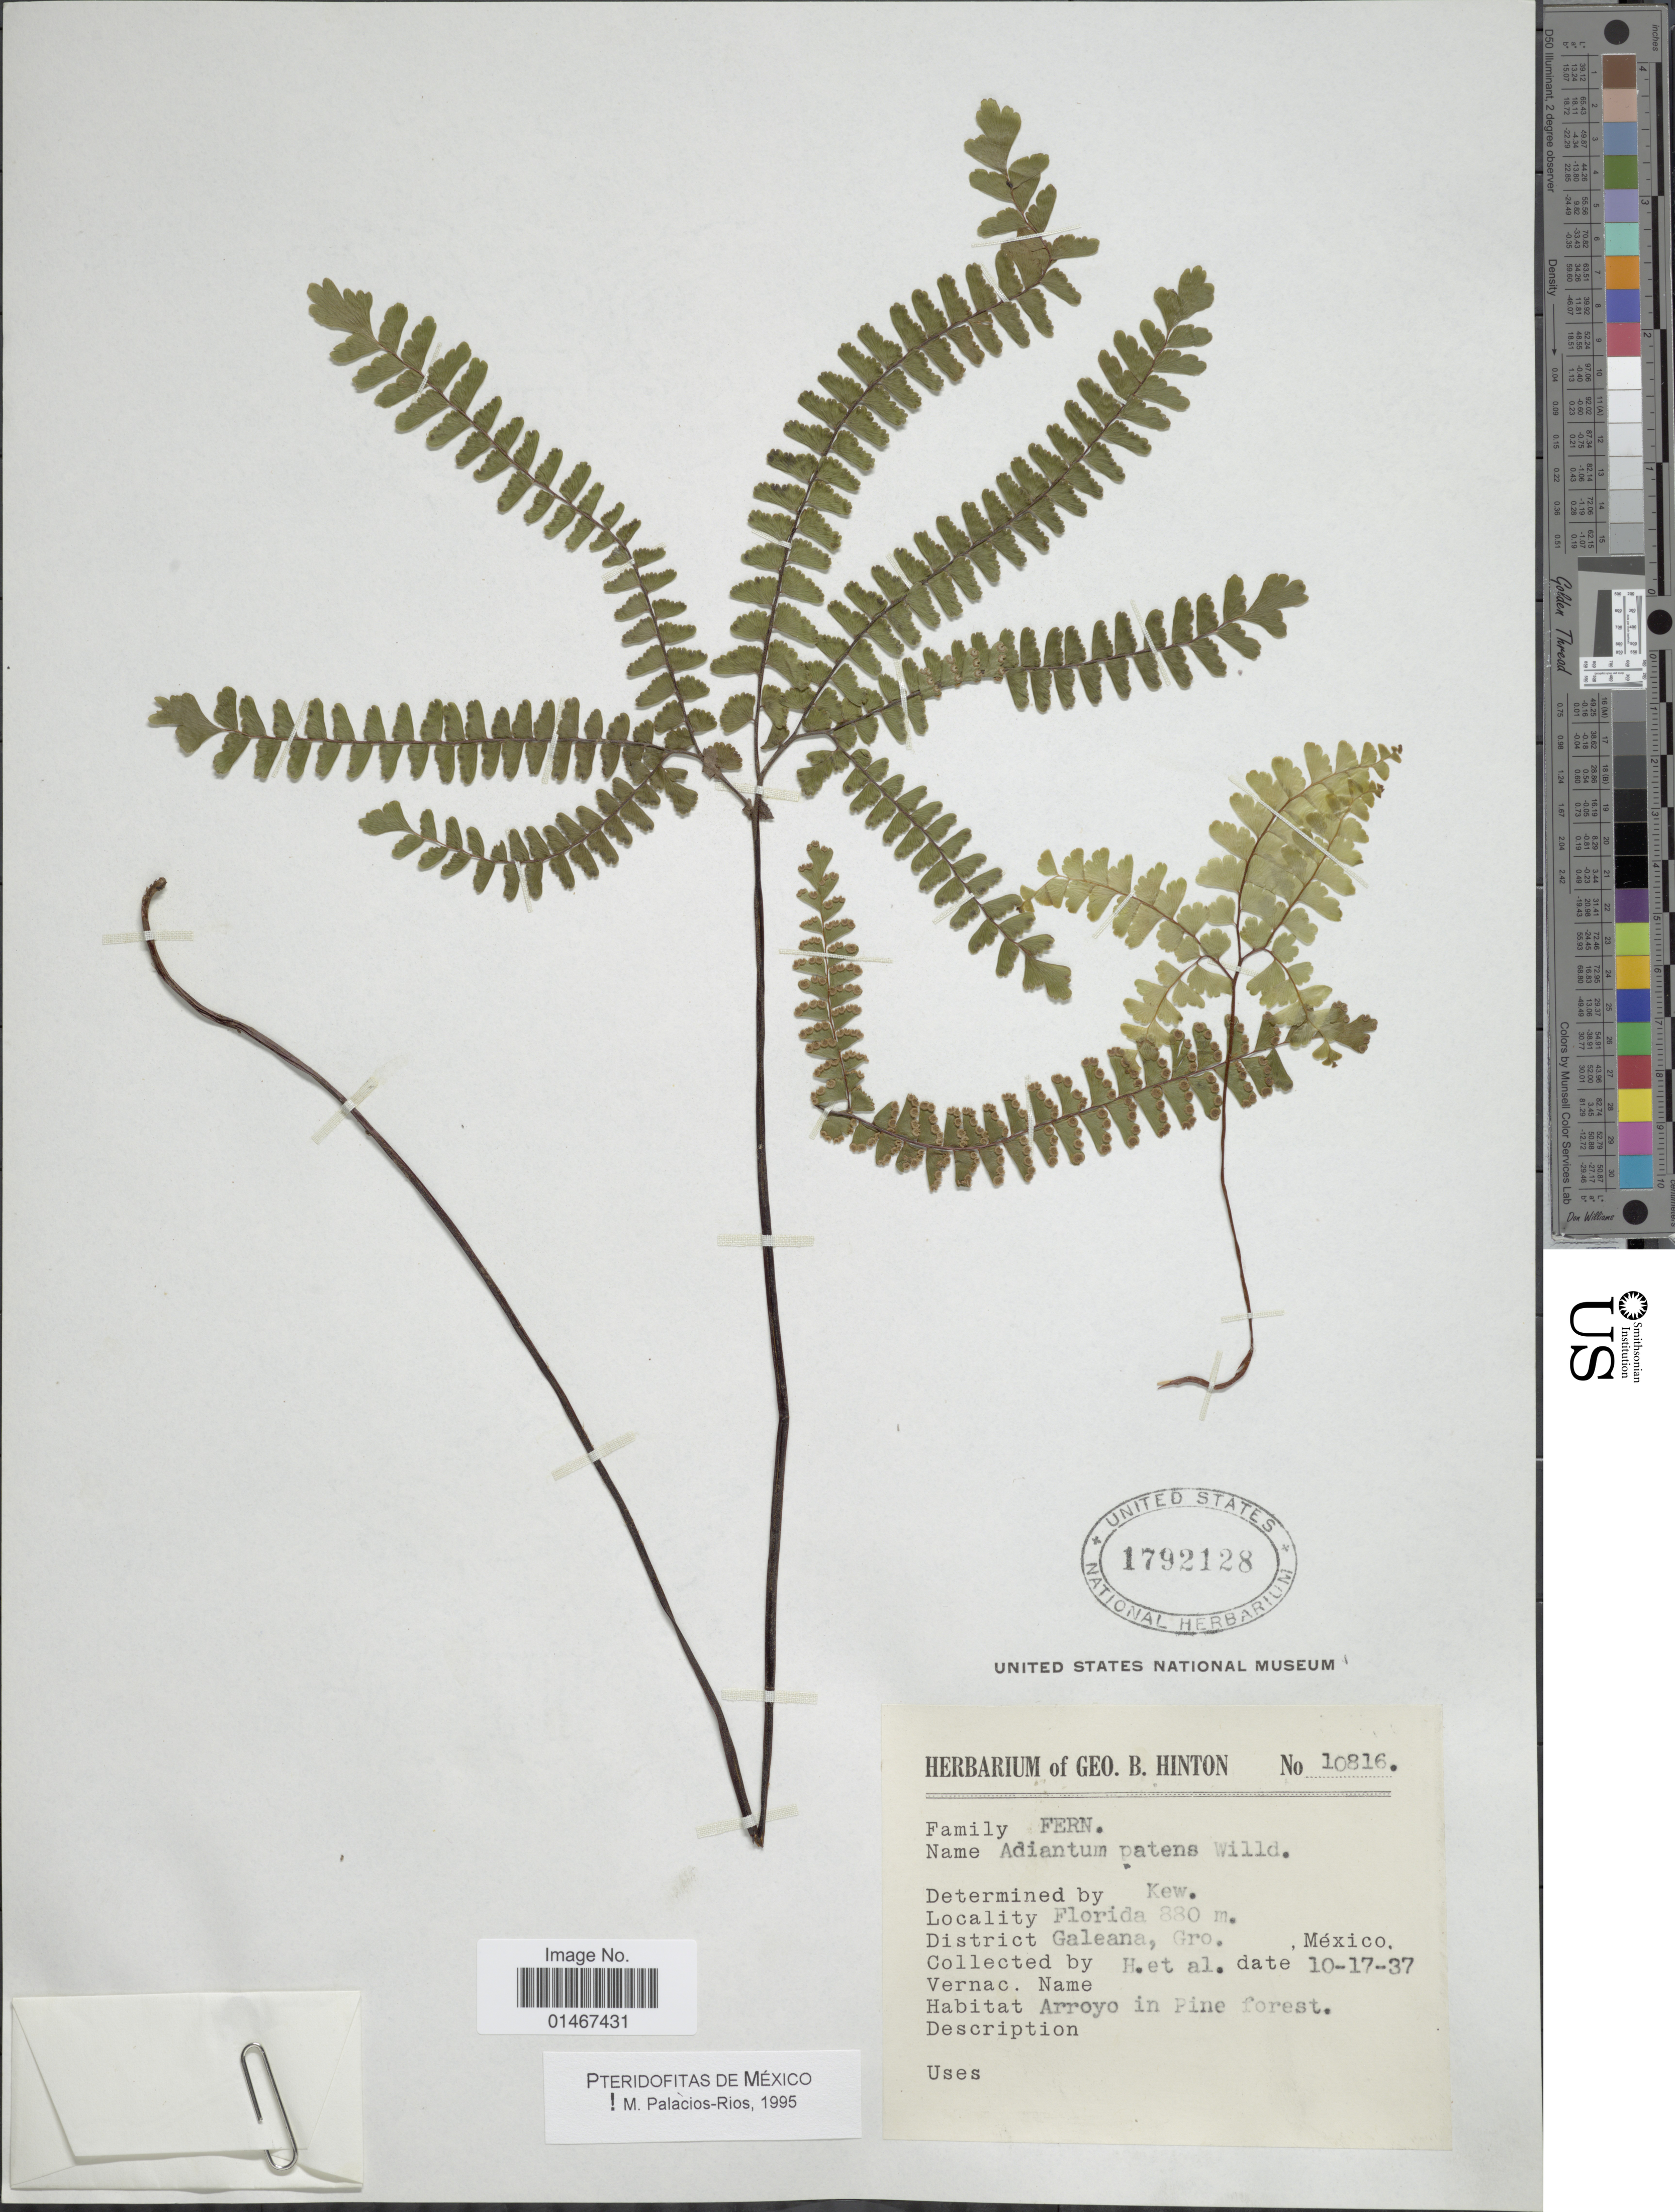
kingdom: Plantae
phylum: Tracheophyta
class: Polypodiopsida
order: Polypodiales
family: Pteridaceae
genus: Adiantum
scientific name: Adiantum patens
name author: Willd.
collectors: G. B. Hinton & et al.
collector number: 10816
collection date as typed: Transcribed d/m/y: 17/10/37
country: Mexico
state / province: Guerrero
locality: Florida. District Galeana, Gro.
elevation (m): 880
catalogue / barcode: US 1792128